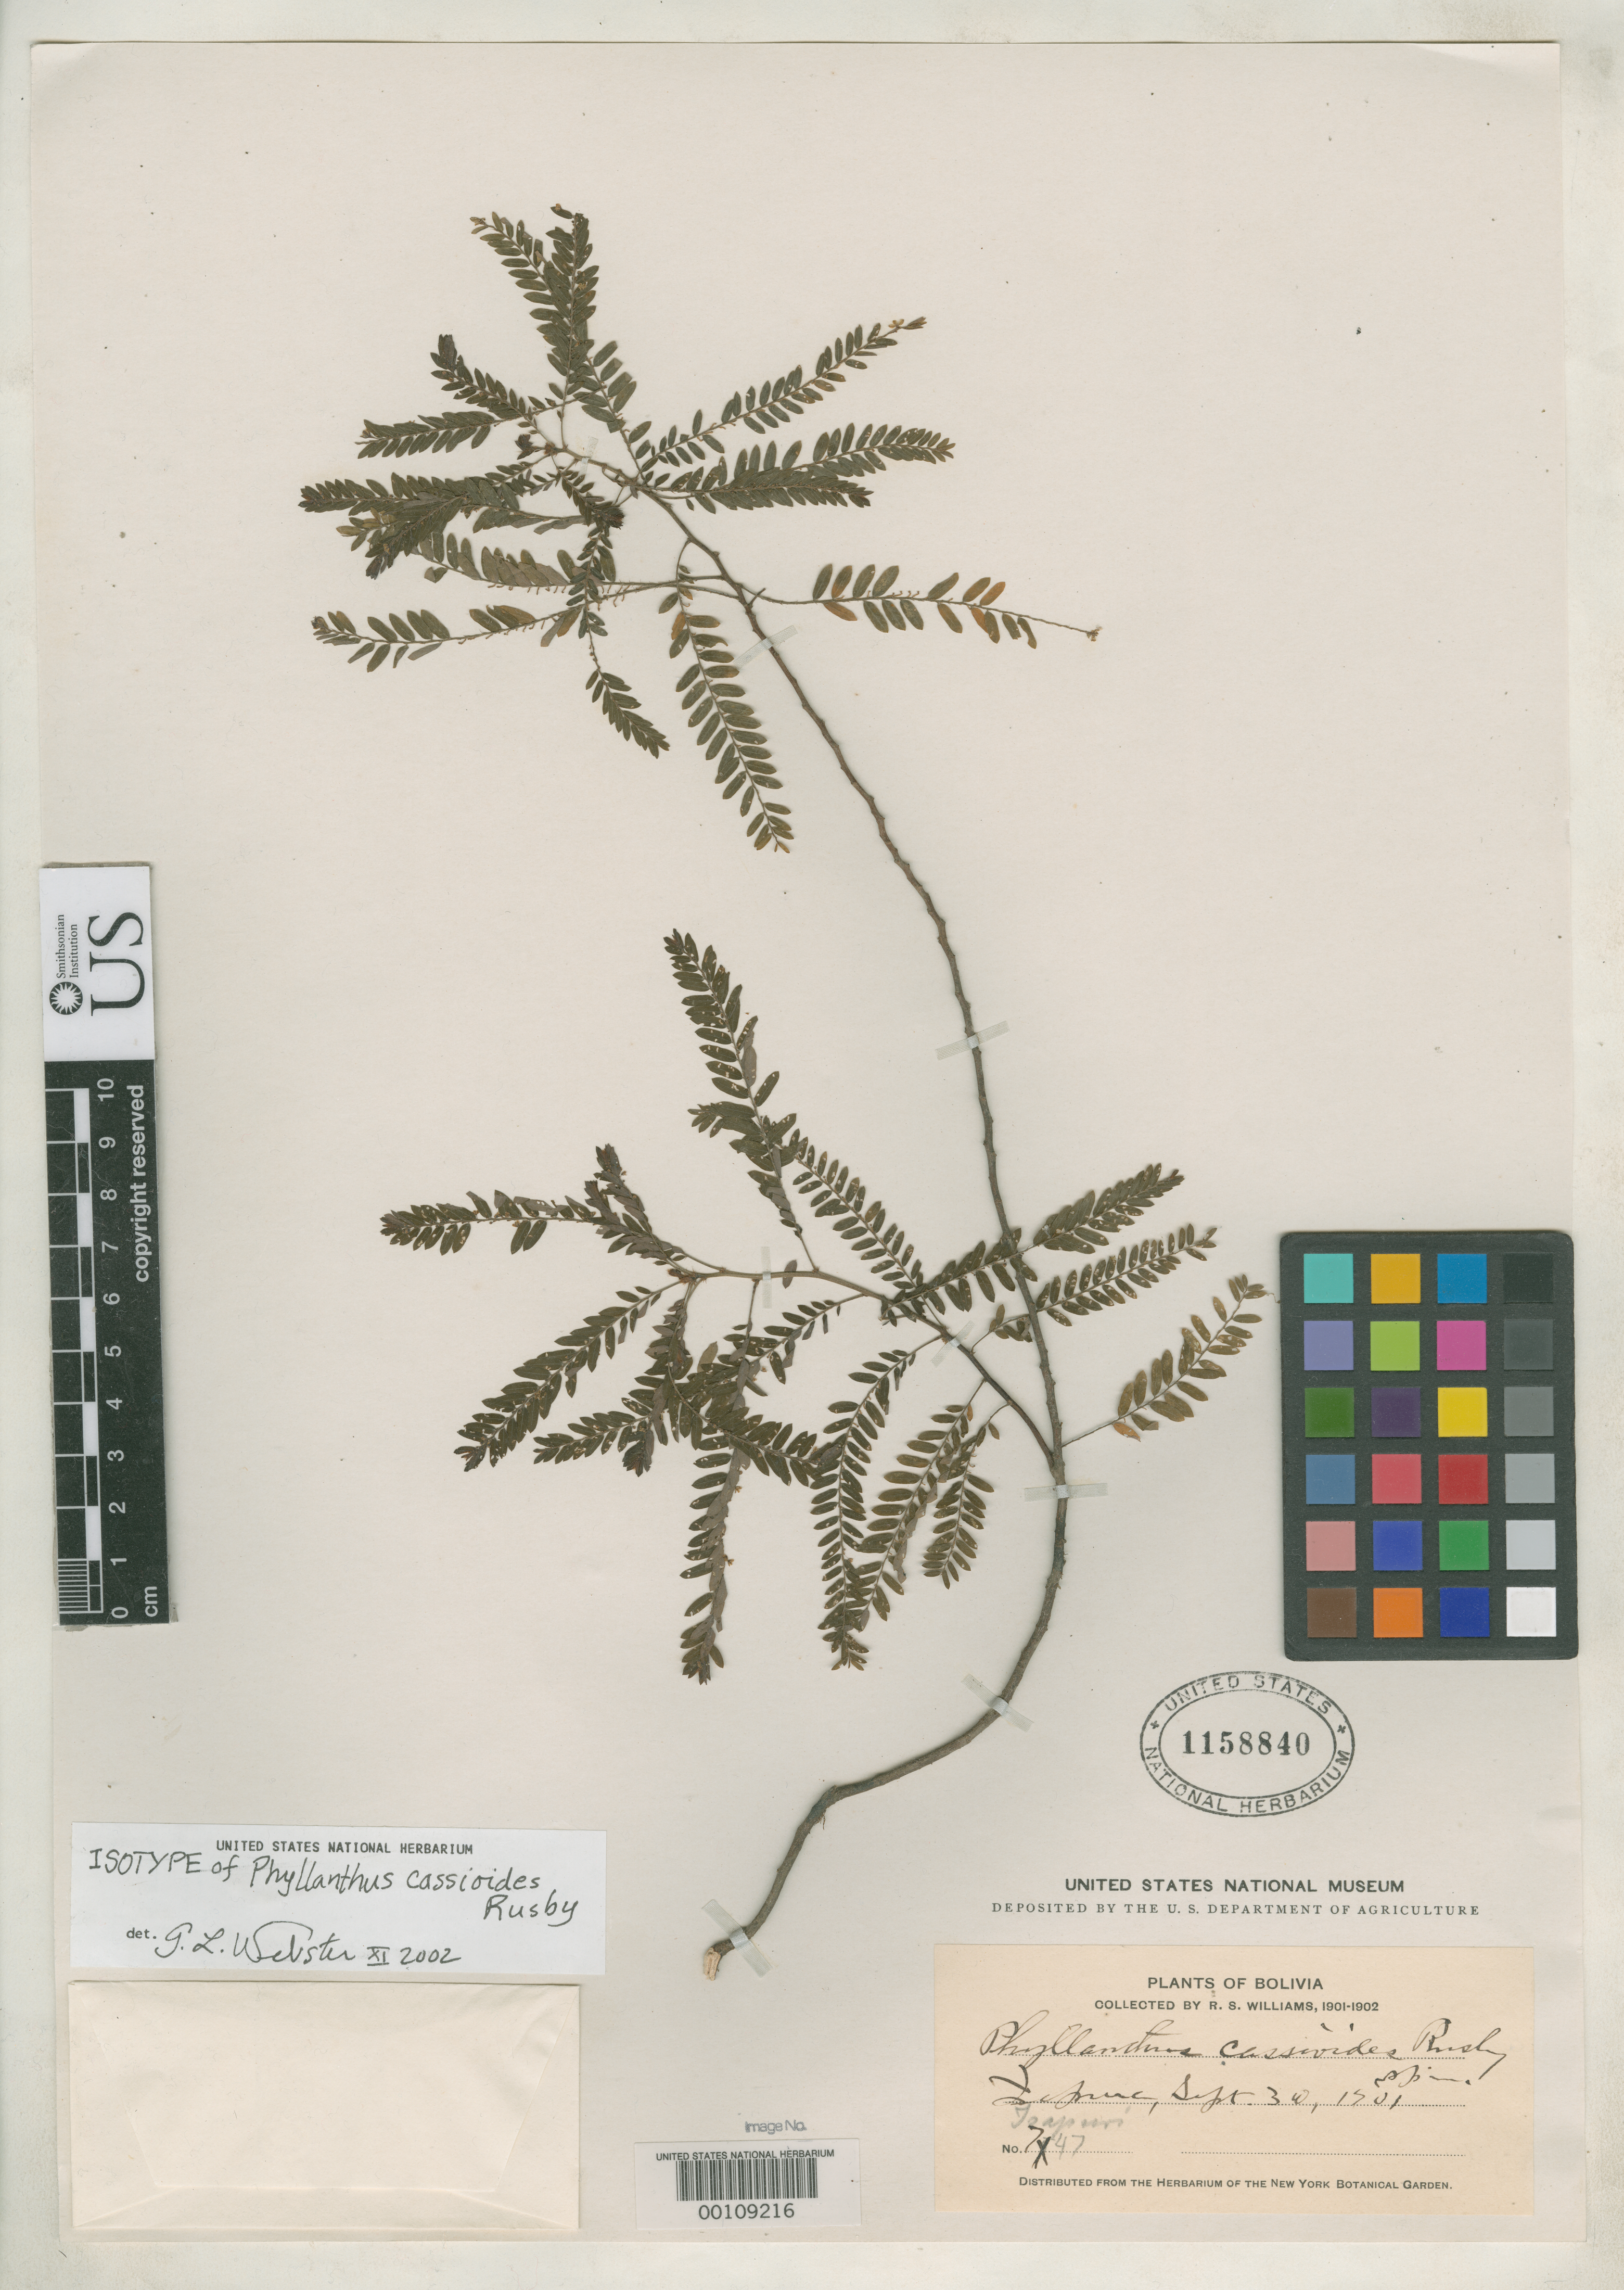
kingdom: Plantae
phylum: Tracheophyta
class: Magnoliopsida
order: Malpighiales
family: Phyllanthaceae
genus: Phyllanthus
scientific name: Phyllanthus cassioides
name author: Rusby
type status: Isotype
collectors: R. S. Williams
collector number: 747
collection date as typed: Sep. 30, 1901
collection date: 1901-09-30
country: Bolivia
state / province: La Páz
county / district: Larecaja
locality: Isupuri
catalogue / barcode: US 1157576